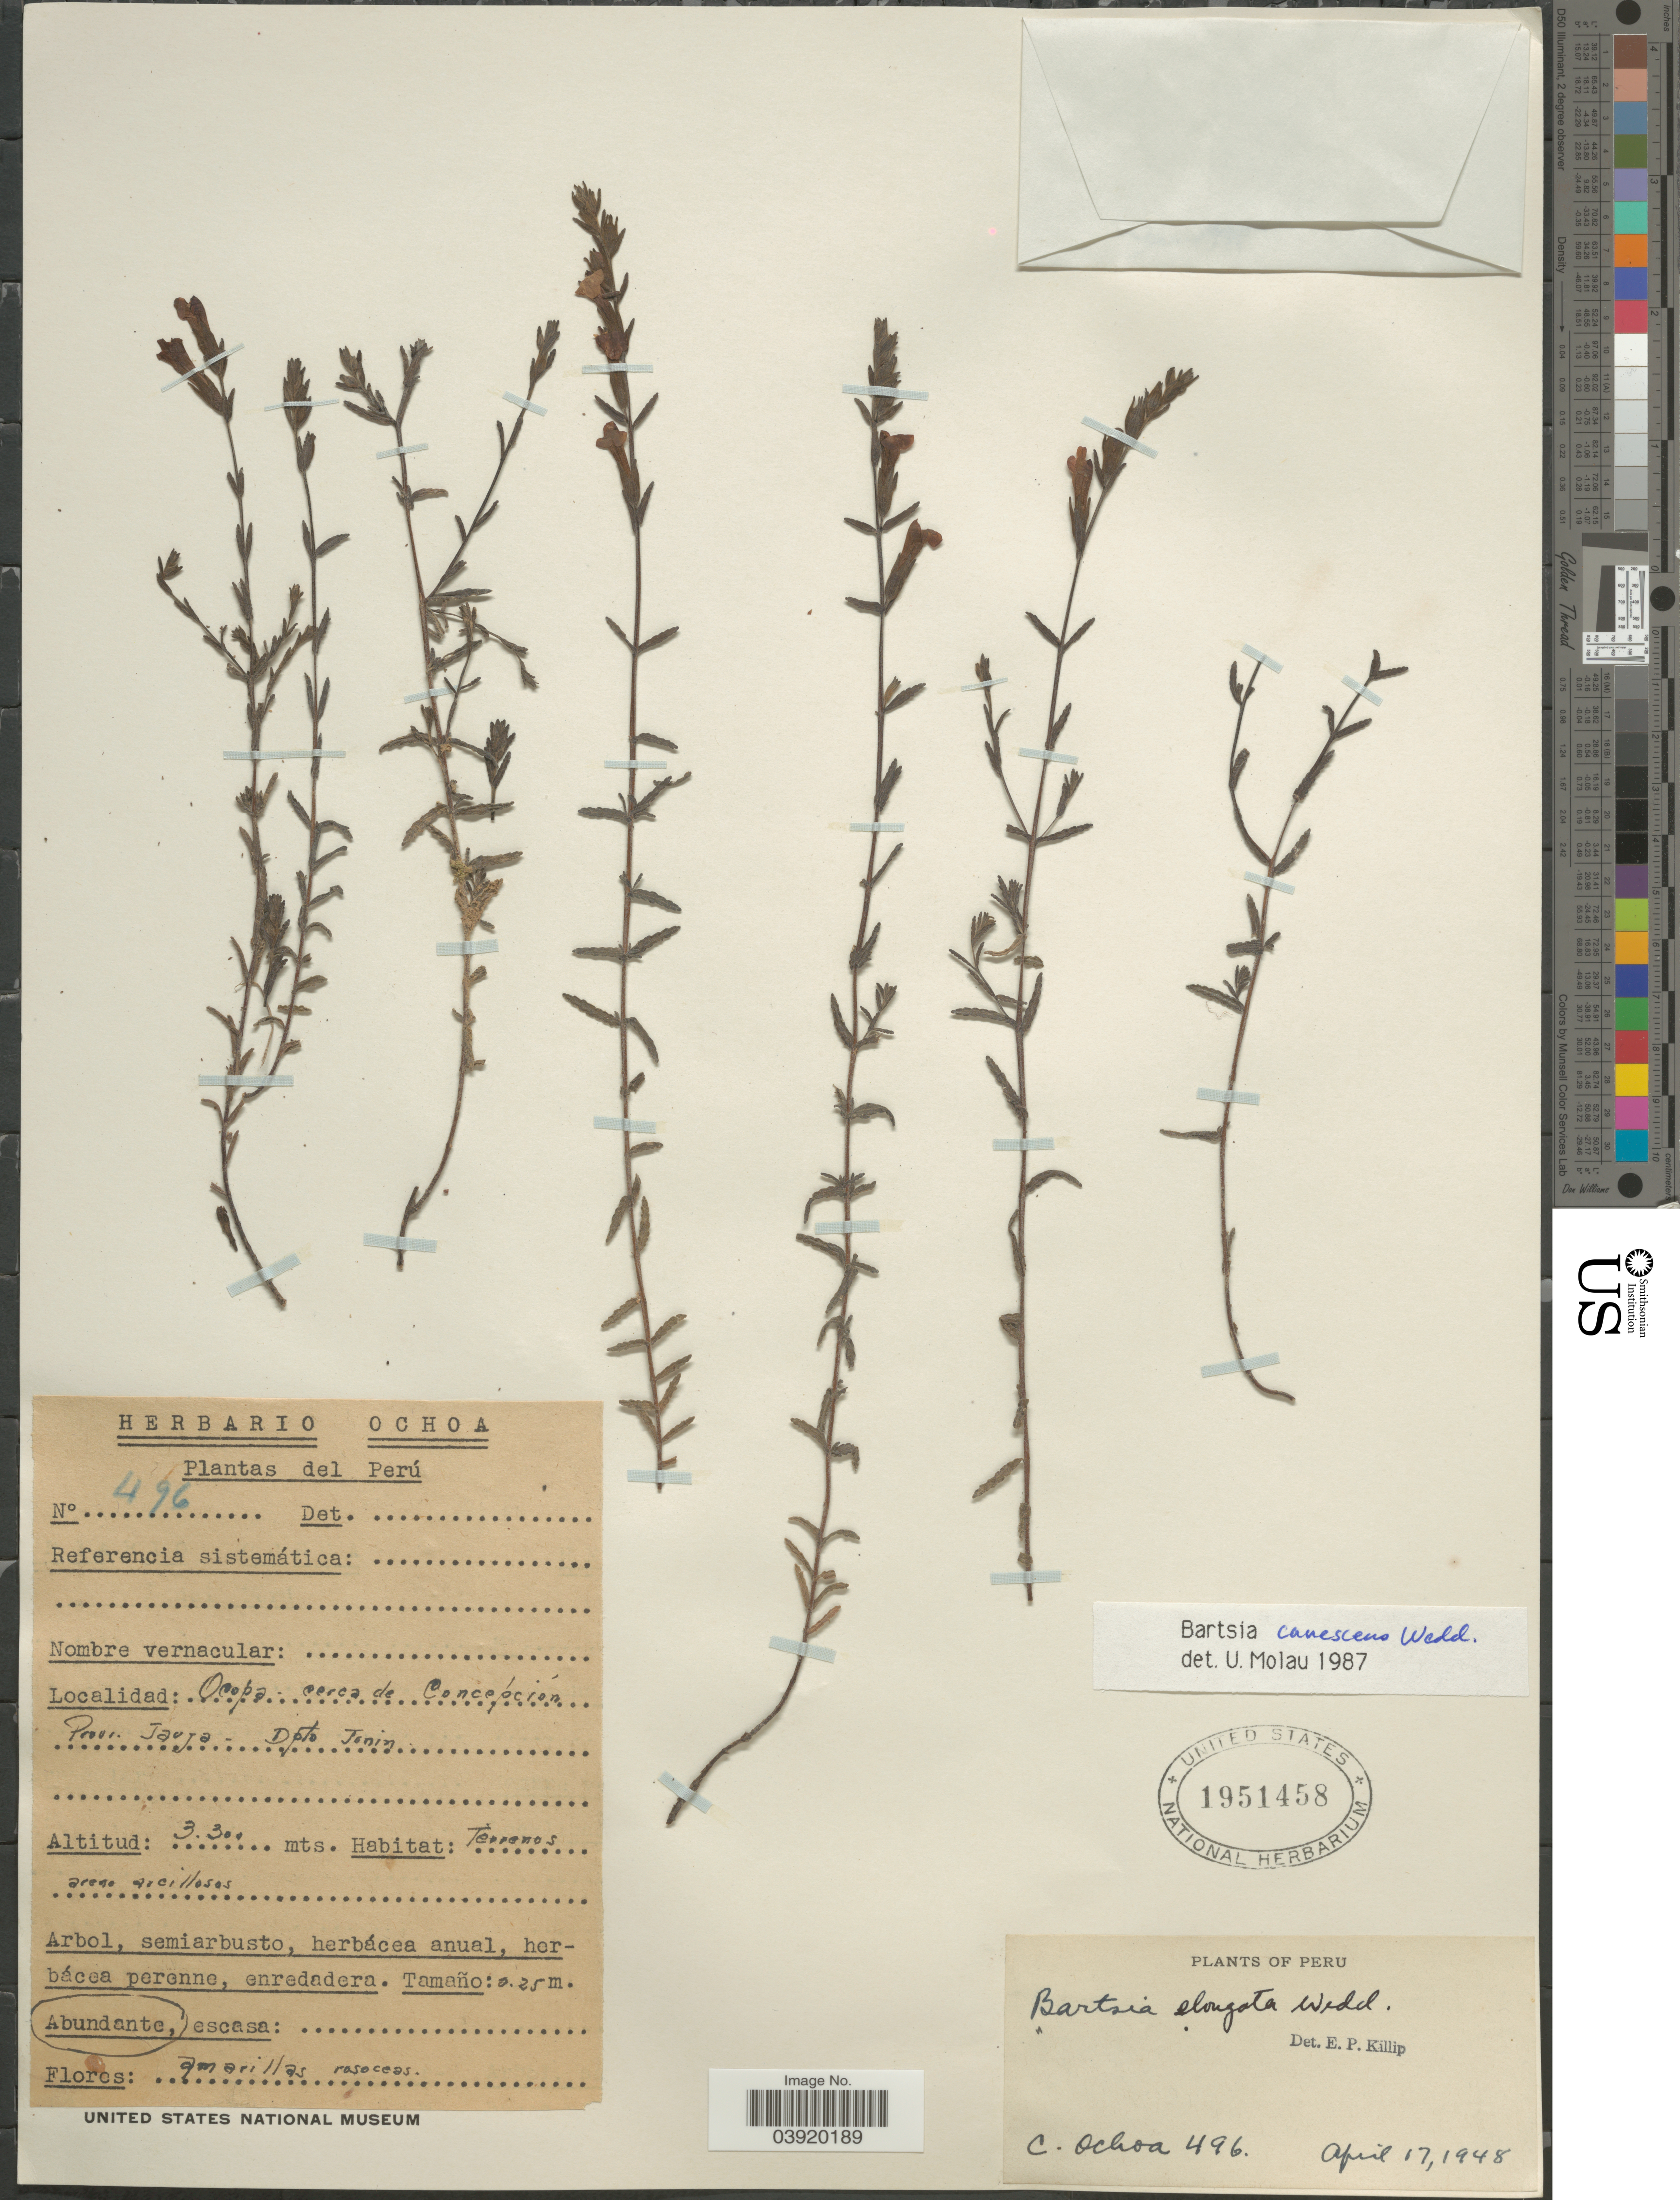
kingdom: Plantae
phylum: Tracheophyta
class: Magnoliopsida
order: Lamiales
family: Orobanchaceae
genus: Bartsia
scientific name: Bartsia canescens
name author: Wedd.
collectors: C. Ochoa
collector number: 496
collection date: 1948-04-17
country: Peru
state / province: Junín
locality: Ocopa. cerca de Concepción. Prov. Jauja- Dpto Junin.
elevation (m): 3300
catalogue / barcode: US 1951458